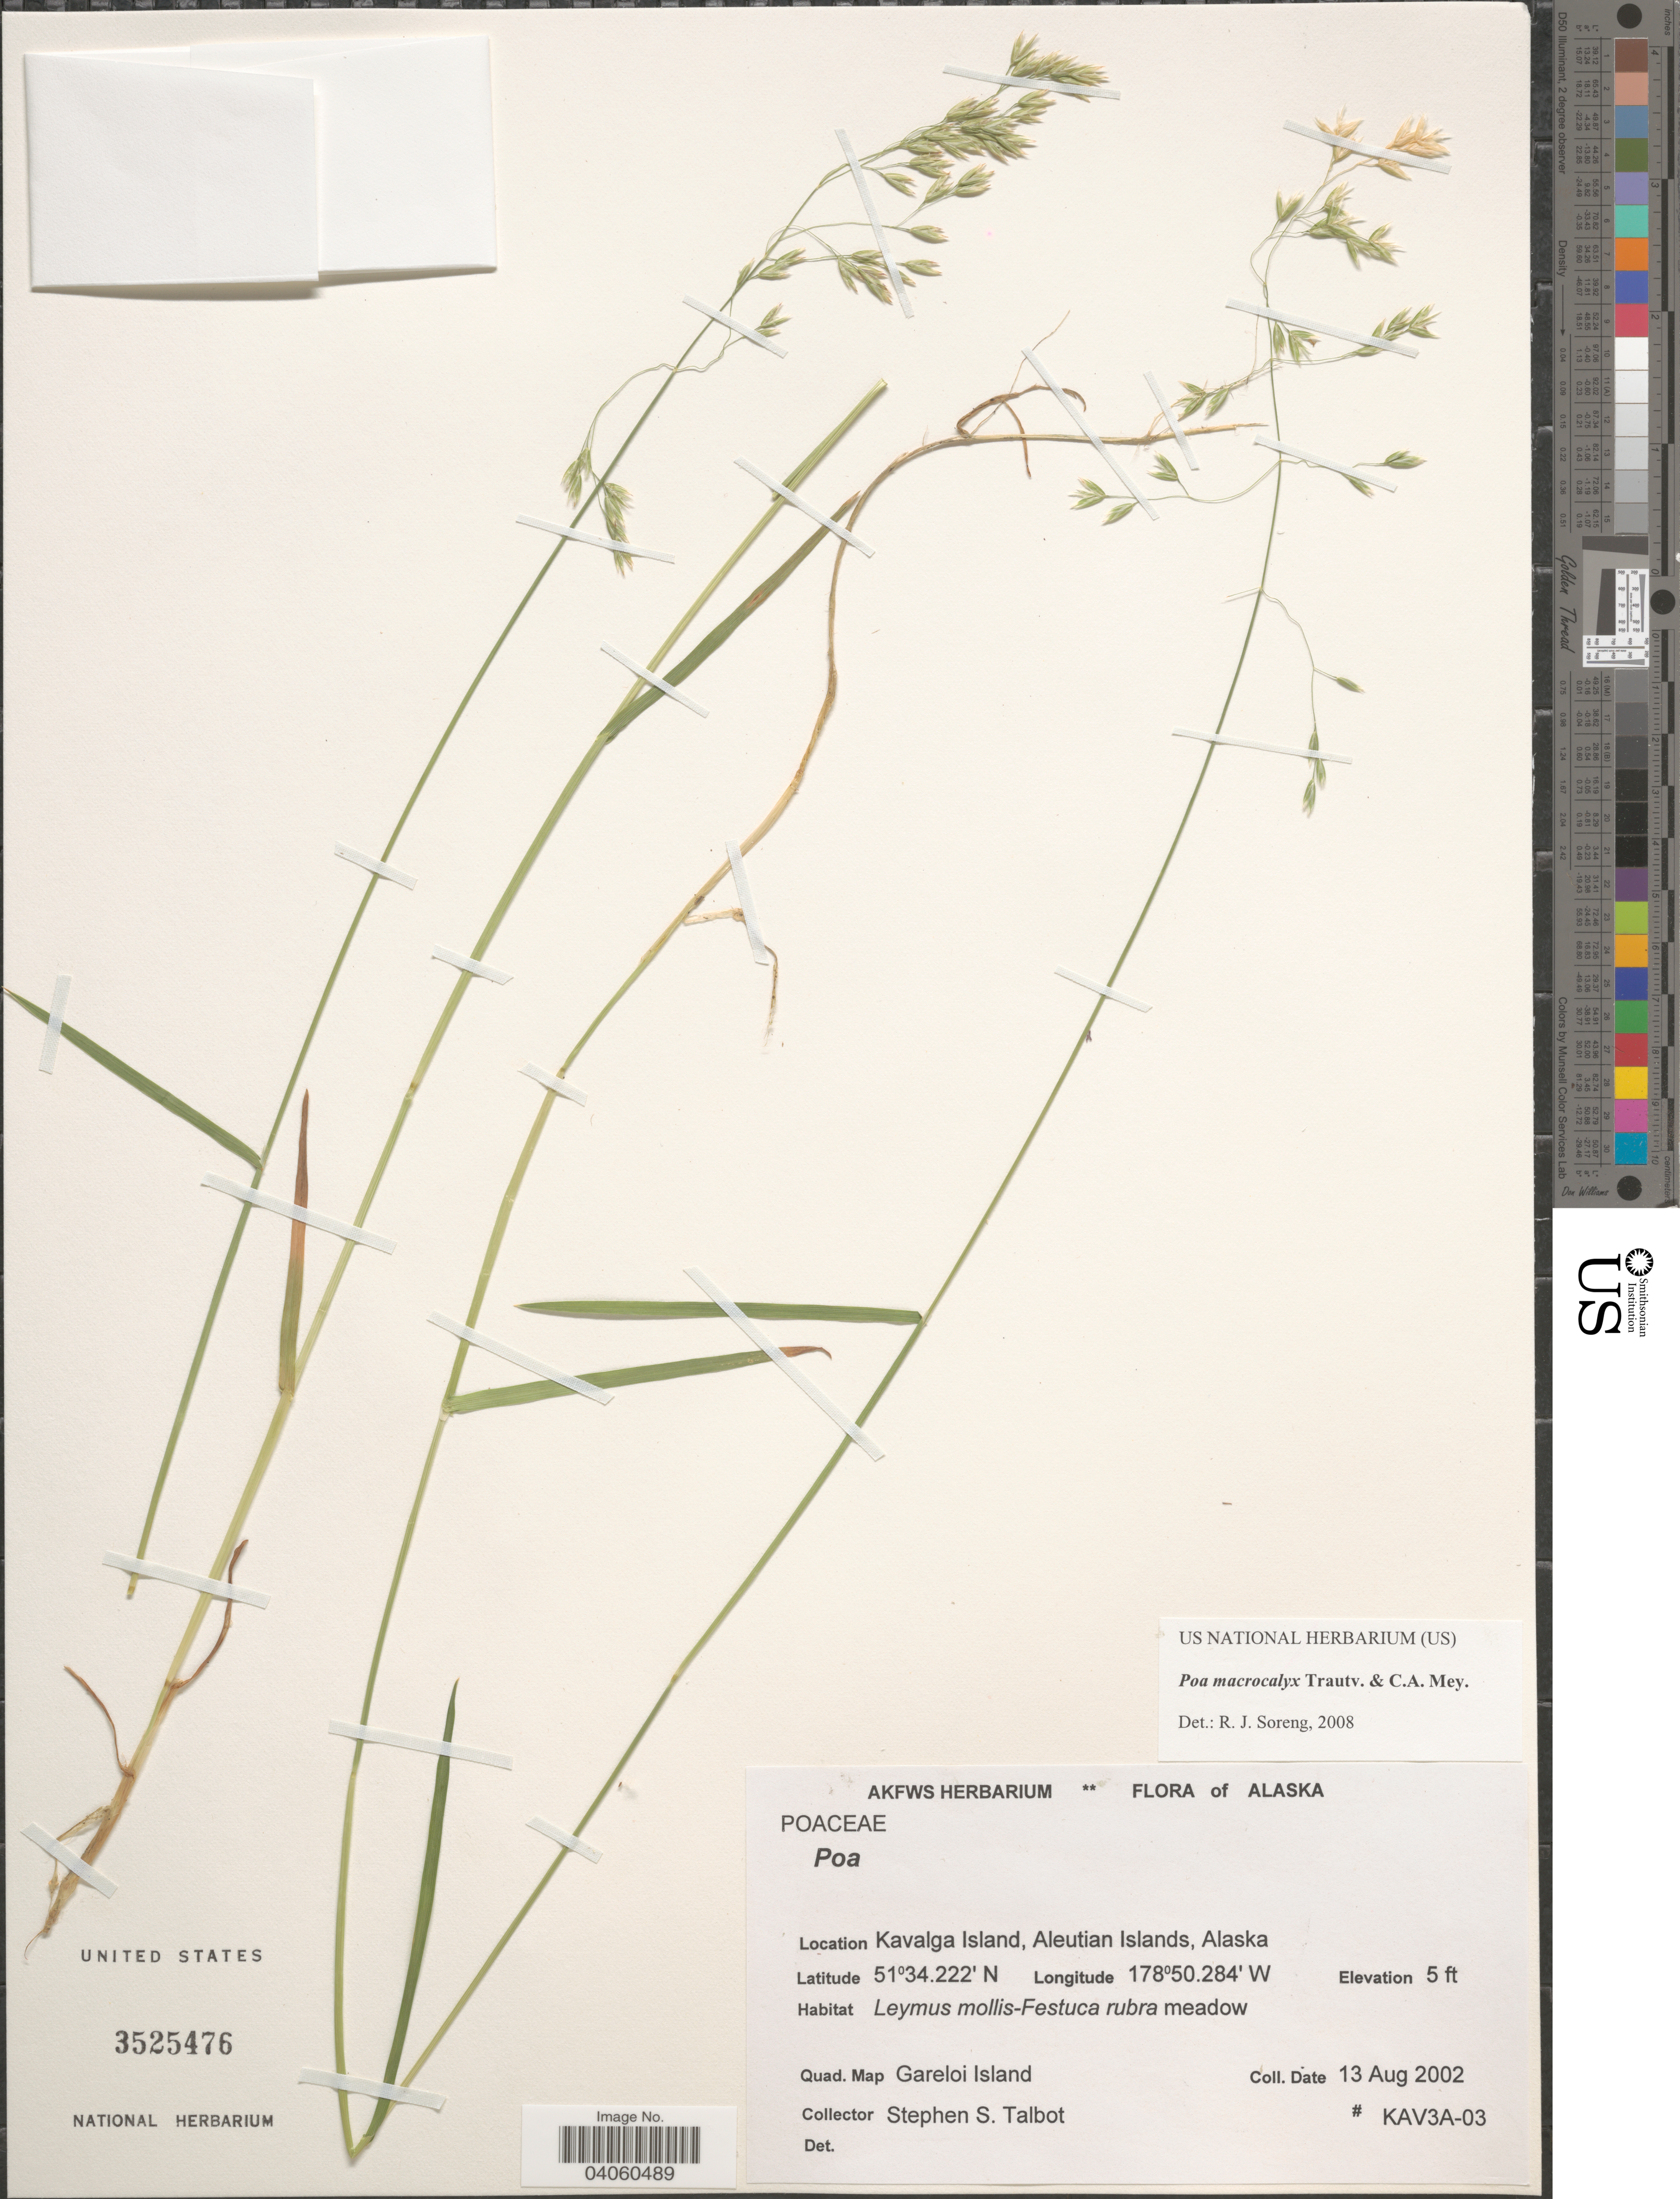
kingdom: Plantae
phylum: Tracheophyta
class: Liliopsida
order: Poales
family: Poaceae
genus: Poa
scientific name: Poa macrocalyx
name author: Trautv. & C.A. Mey.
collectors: S. S. Talbot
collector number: KAV3A-03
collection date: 2002-08-13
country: United States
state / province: Alaska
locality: Kavalga Island, Aleutian Islands. Quad. Map Gareloi Island.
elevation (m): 2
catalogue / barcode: US 3525476